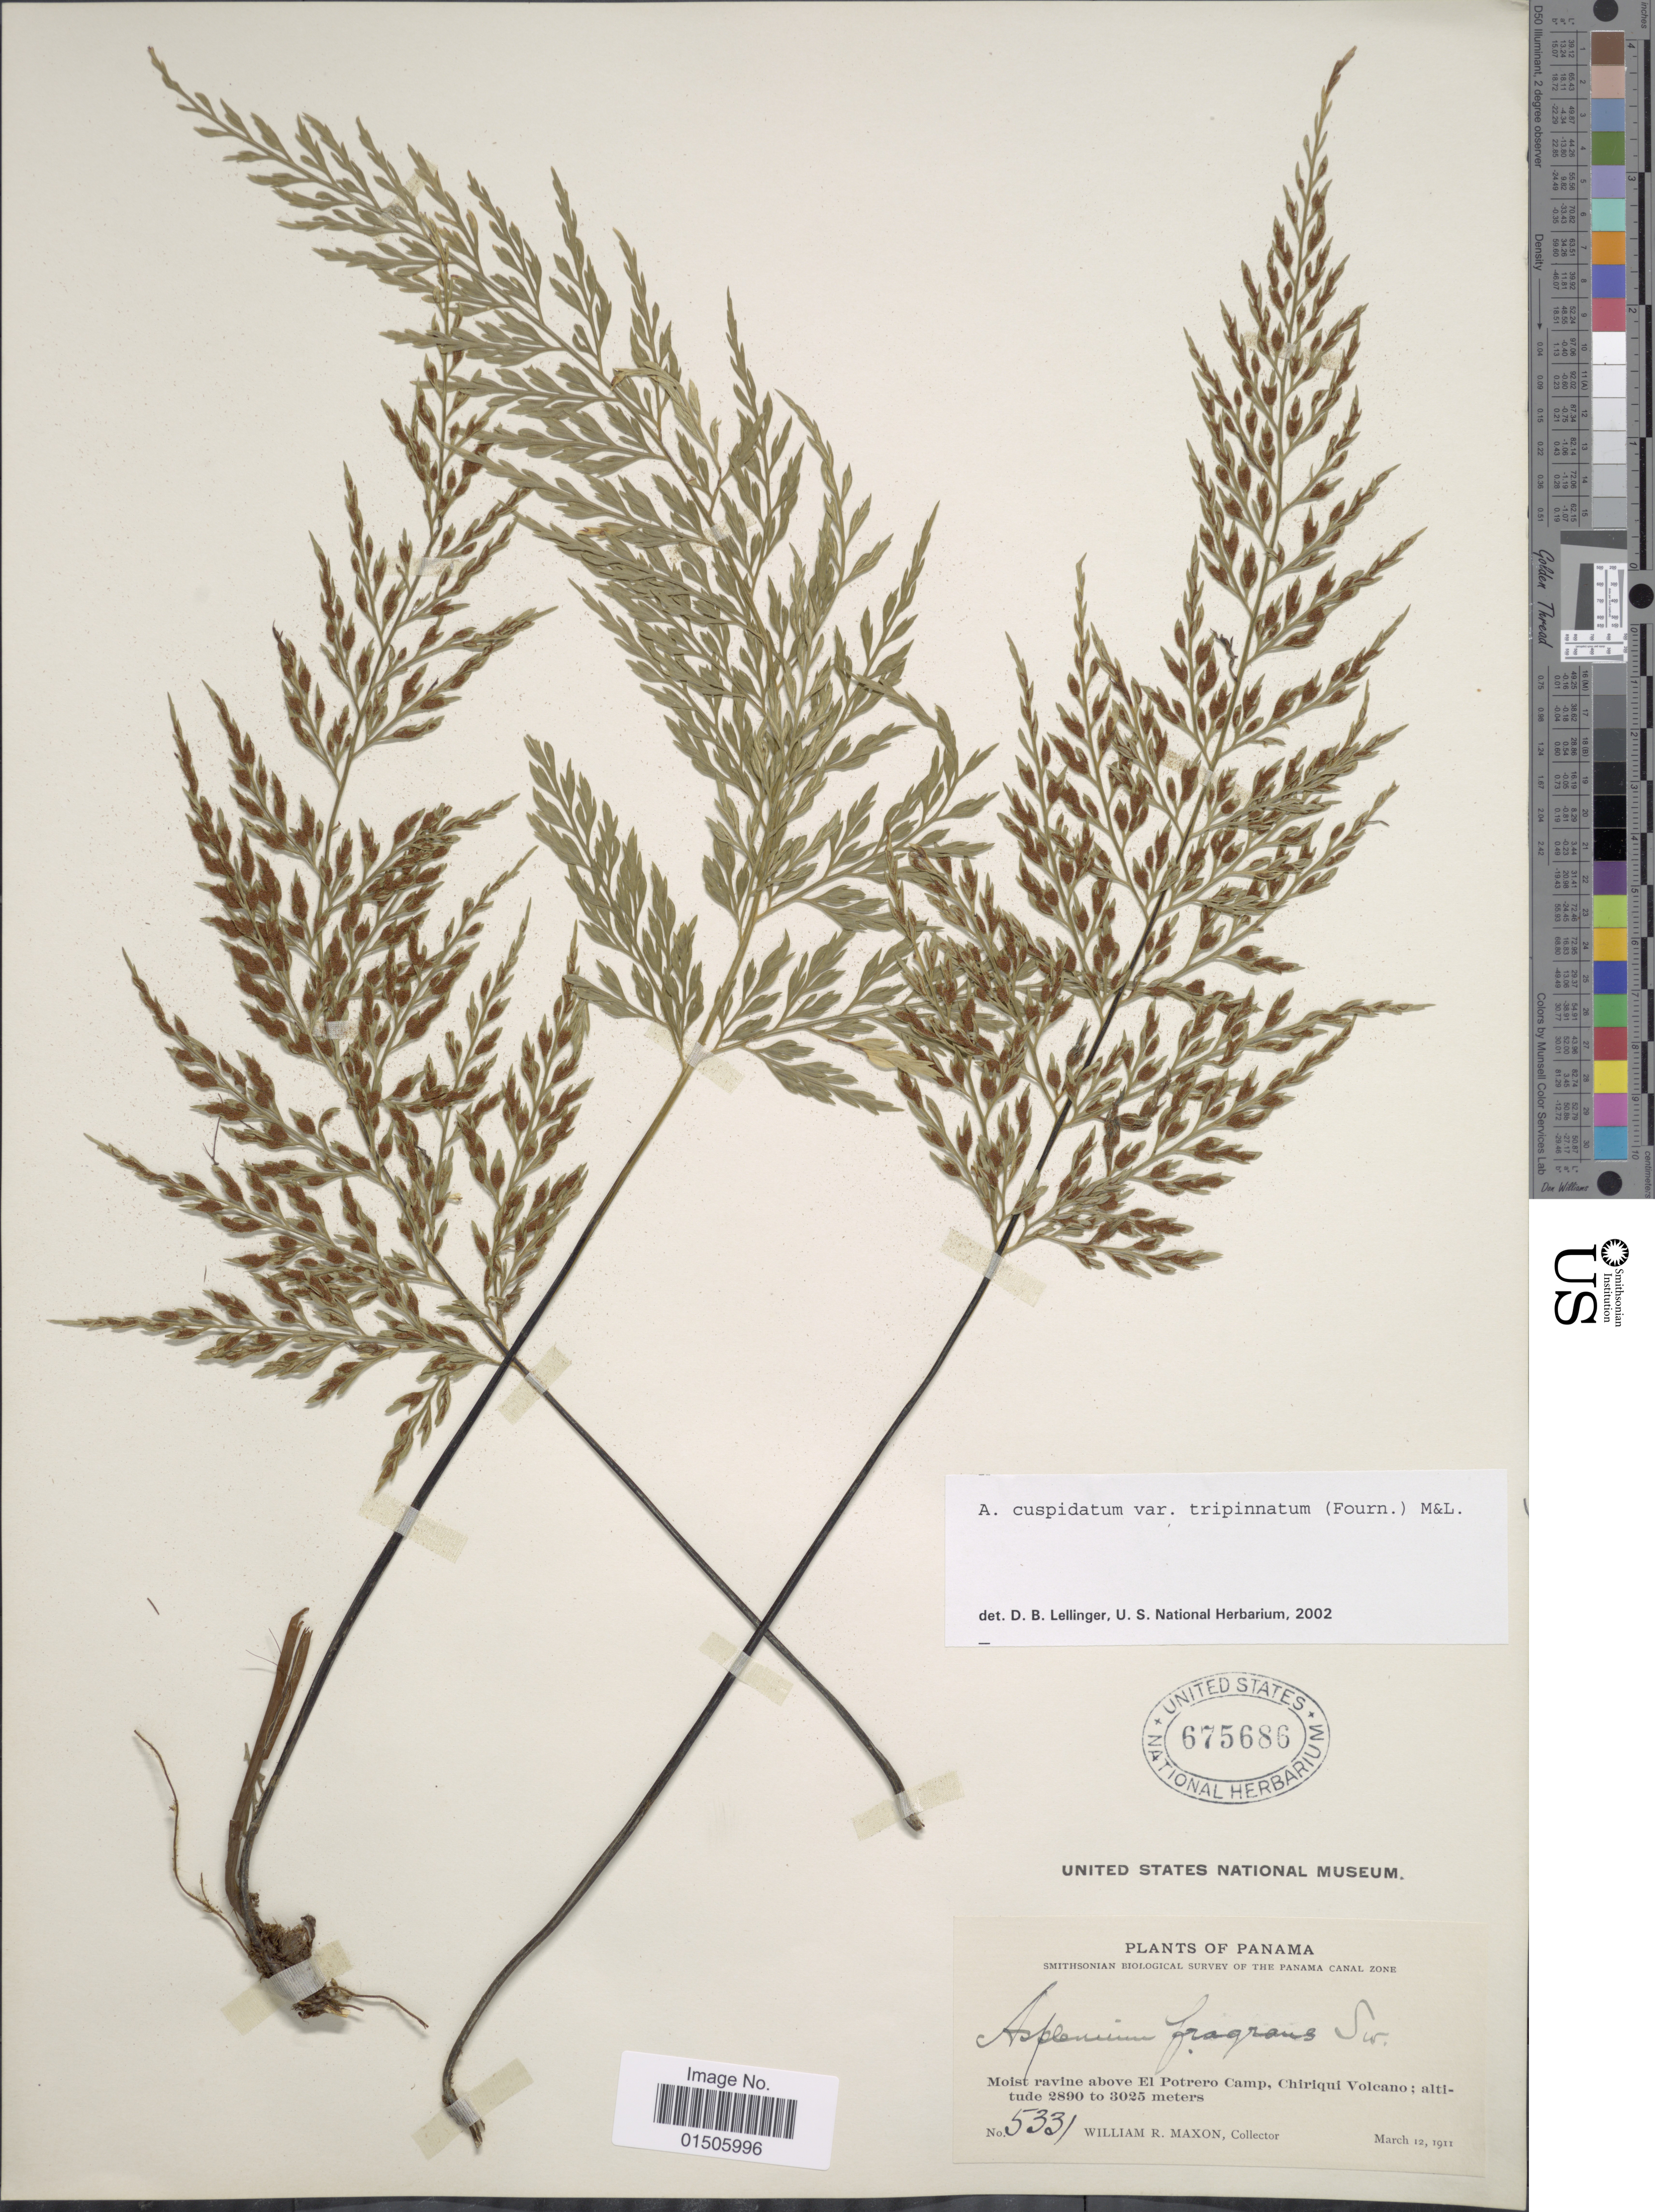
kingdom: Plantae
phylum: Tracheophyta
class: Polypodiopsida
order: Polypodiales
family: Aspleniaceae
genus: Asplenium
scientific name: Asplenium cuspidatum var. tripinnatum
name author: (E. Fourn.) C.V. Morton & Lellinger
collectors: W. R. Maxon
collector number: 5331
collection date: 1911-03-12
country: Panama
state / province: Chiriqui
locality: Moist ravine above El Potrero Camp, Chiriqui Volcano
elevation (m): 2890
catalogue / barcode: US 675686